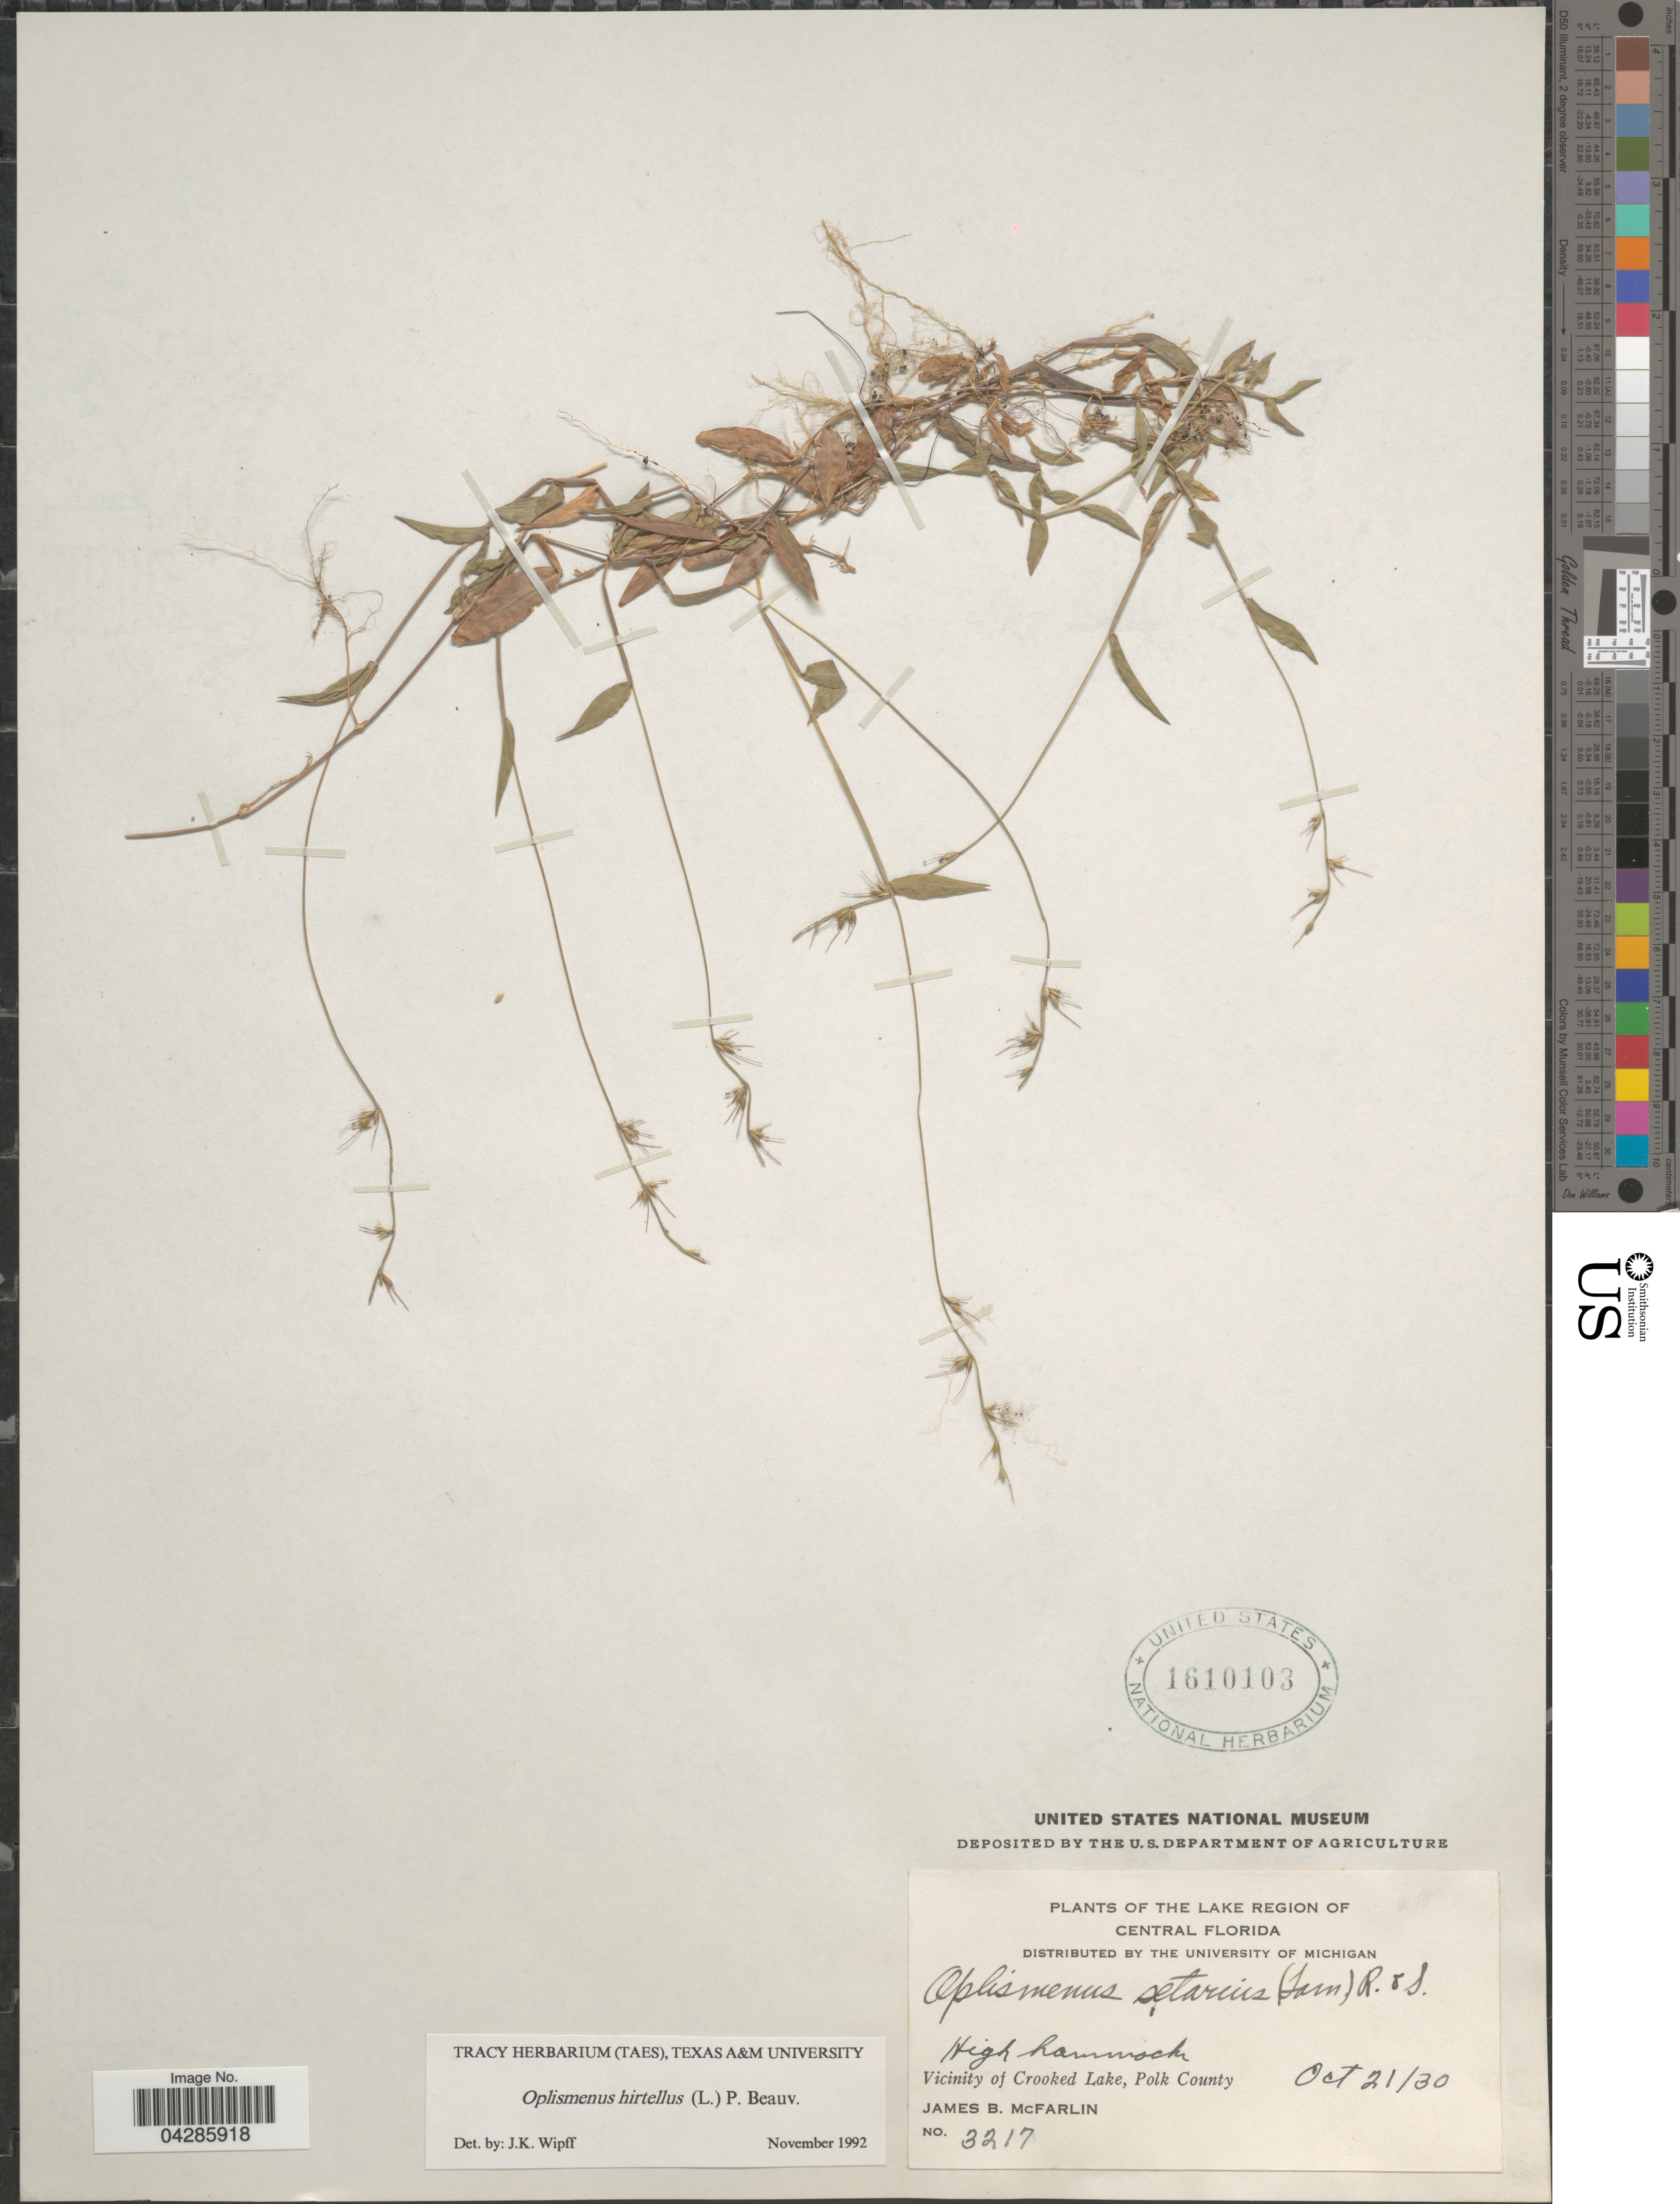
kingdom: Plantae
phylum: Tracheophyta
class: Liliopsida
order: Poales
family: Poaceae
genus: Oplismenus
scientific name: Oplismenus hirtellus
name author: (L.) P. Beauv.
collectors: J. McFarlin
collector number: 3217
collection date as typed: Transcribed d/m/y: 21/10/30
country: United States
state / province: Florida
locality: The Lake Region of Central Florida. High hammock. Vicinity of Crooked Lake, Polk County.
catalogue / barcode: US 1610103